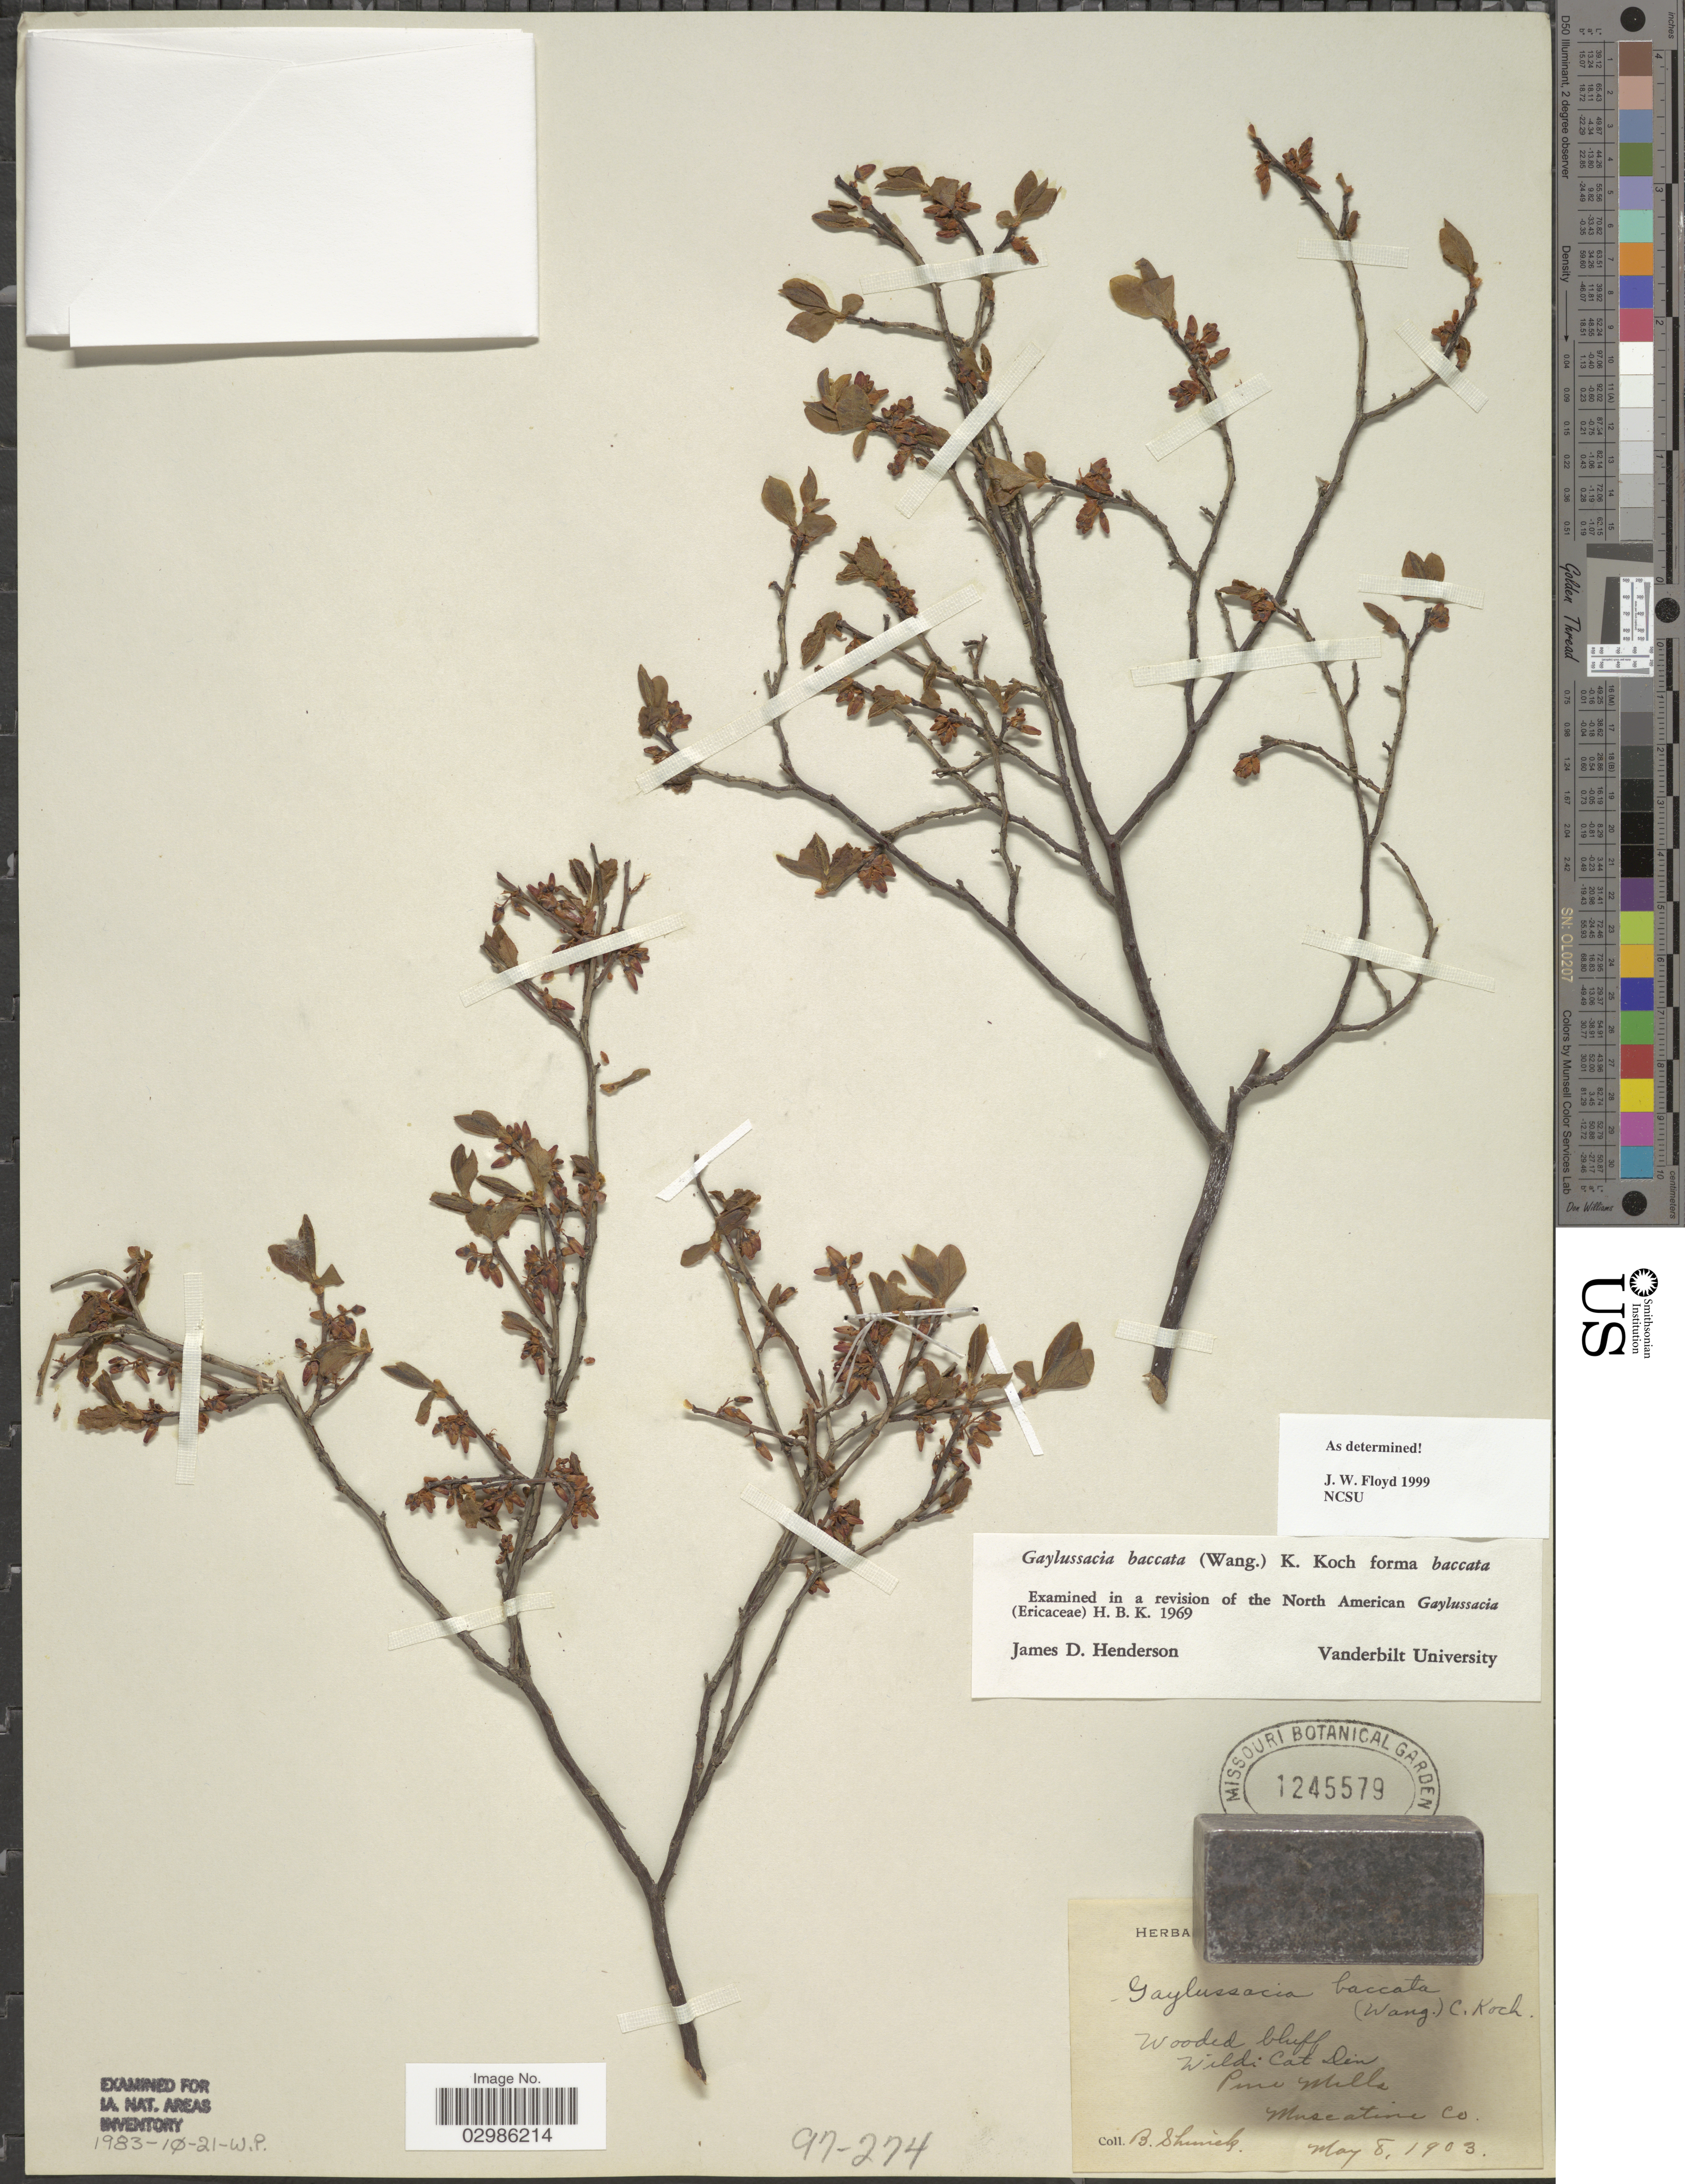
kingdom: Plantae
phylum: Tracheophyta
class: Magnoliopsida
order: Ericales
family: Ericaceae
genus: Gaylussacia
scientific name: Gaylussacia baccata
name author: (Wangenh.) K. Koch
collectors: B. Shimek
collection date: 1903-05-08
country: United States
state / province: Iowa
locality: Pine Mills, Muscatine Co.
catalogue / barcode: US 1245579